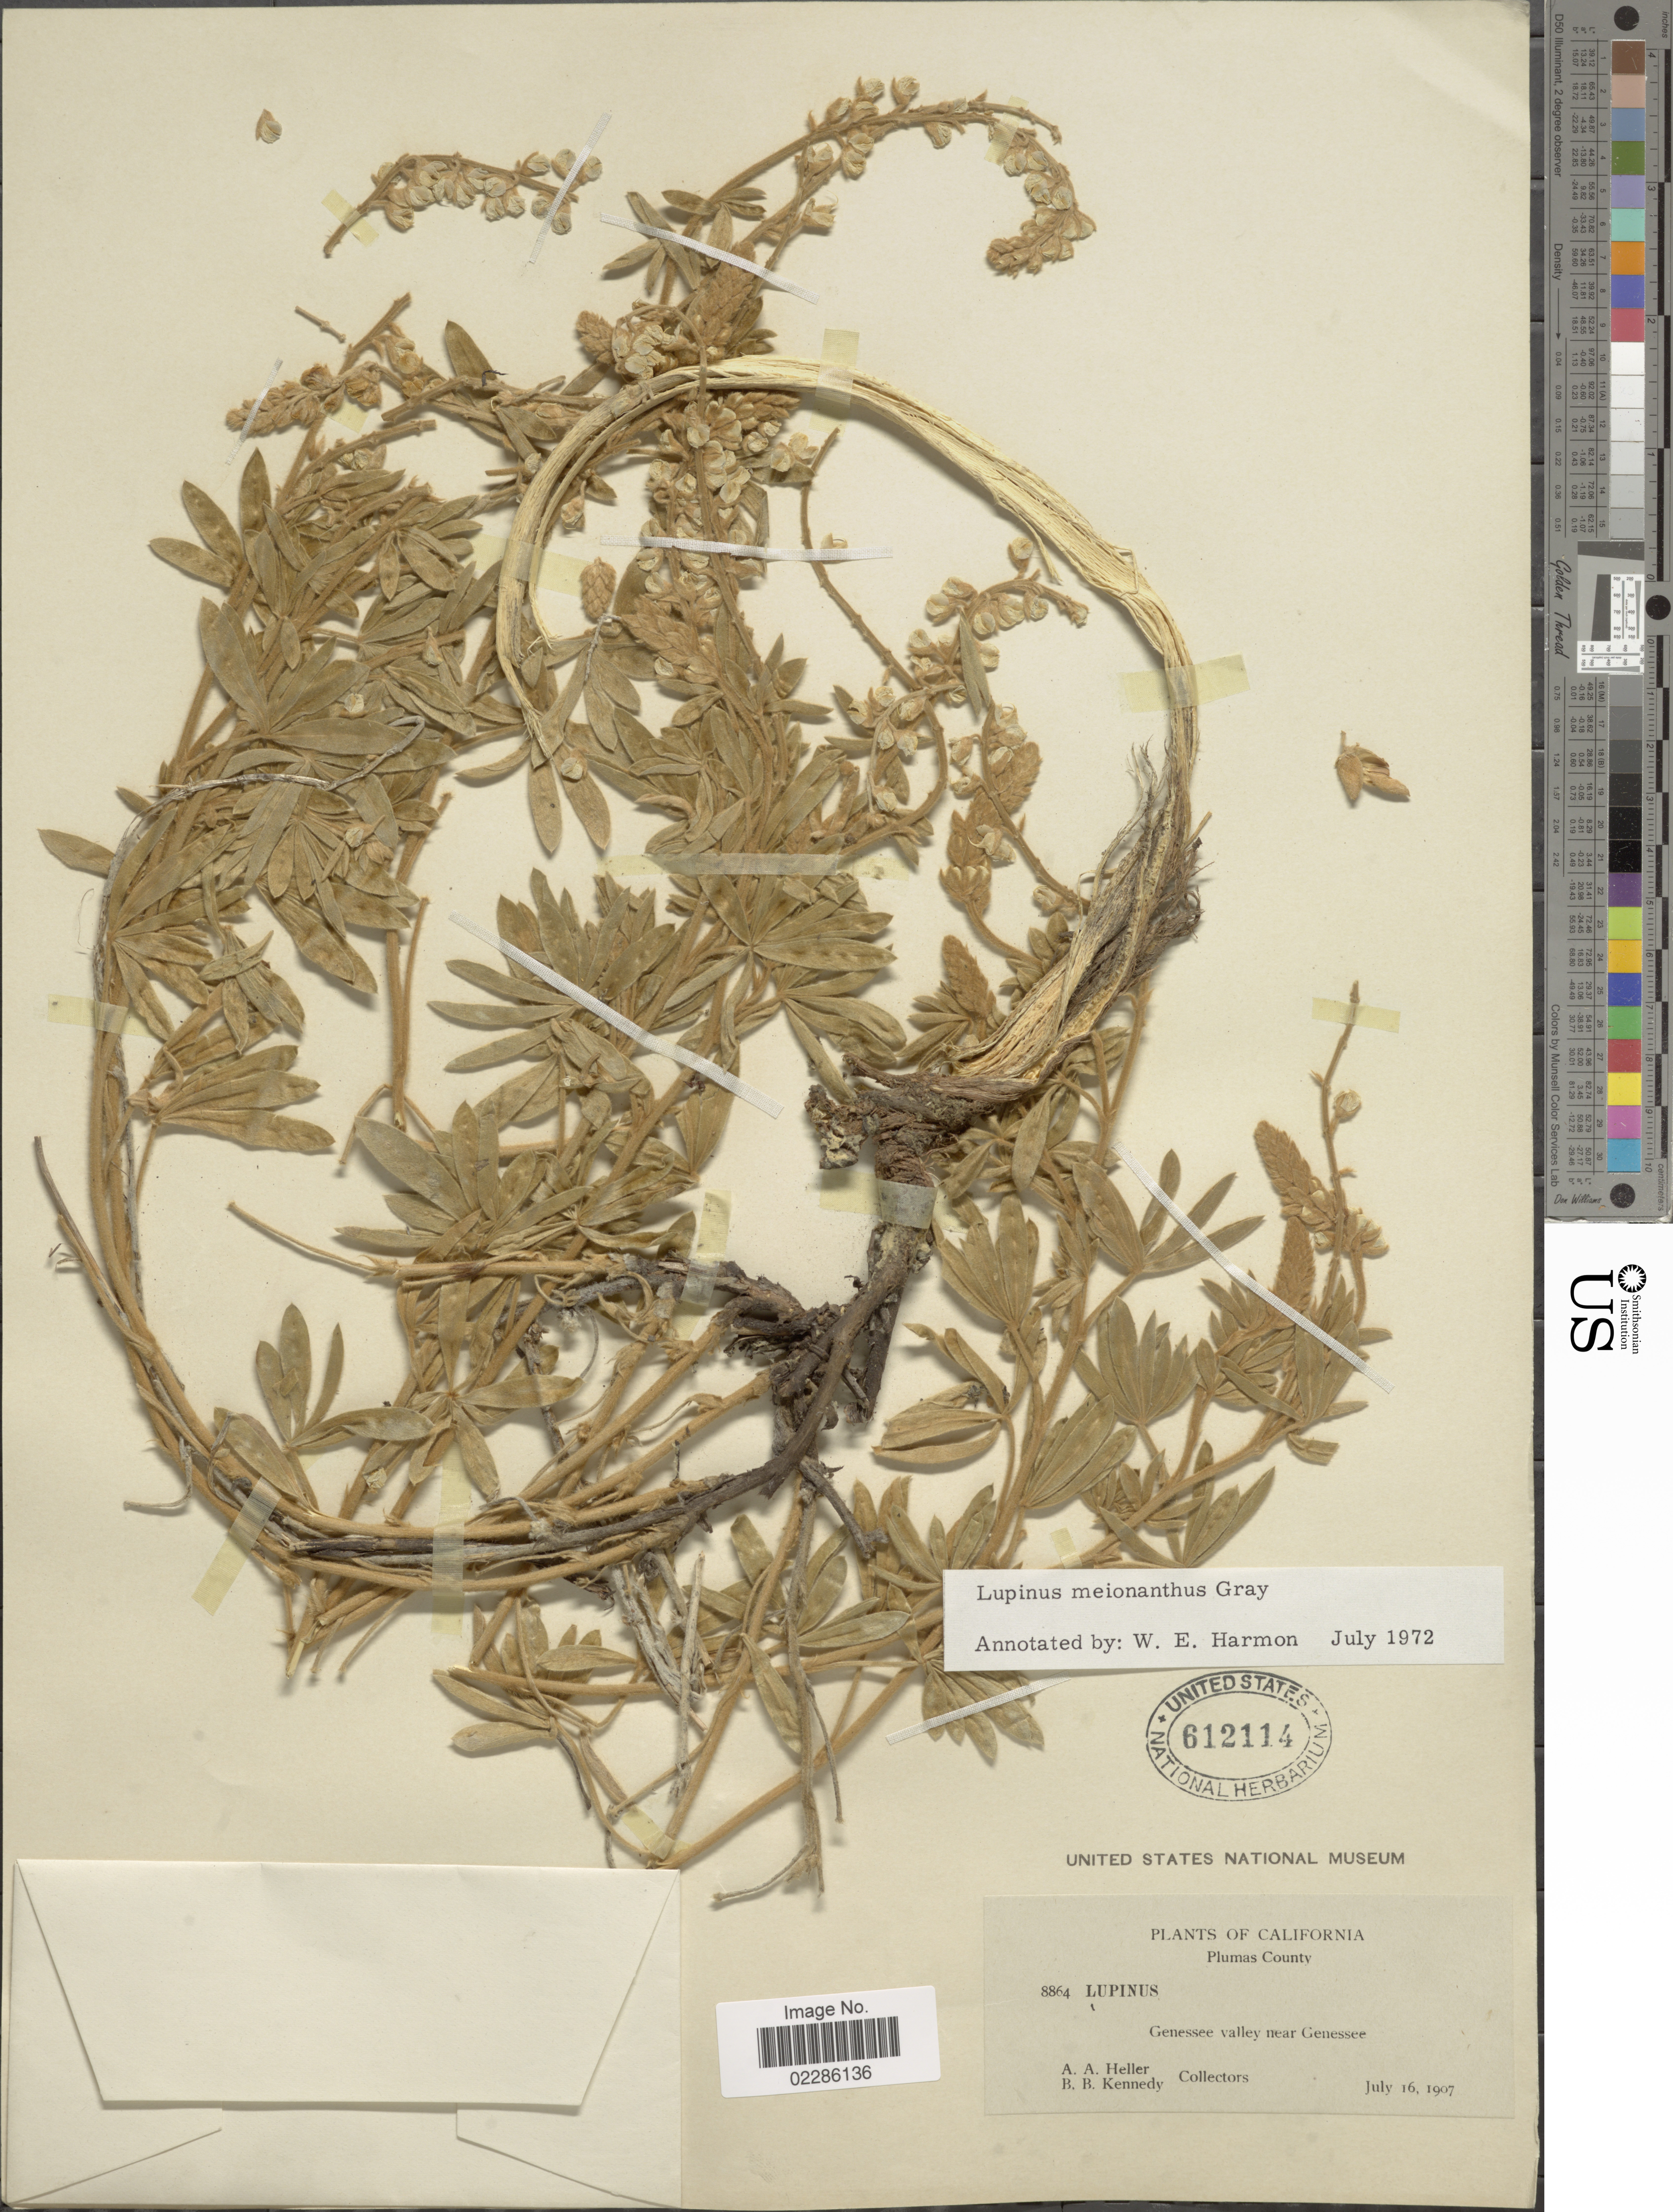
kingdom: Plantae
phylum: Tracheophyta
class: Magnoliopsida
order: Fabales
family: Fabaceae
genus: Lupinus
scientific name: Lupinus meionanthus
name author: A. Gray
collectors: A. A. Heller & B. Kennedy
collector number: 8864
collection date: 1907-07-16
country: United States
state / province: California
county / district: Plumas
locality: Plumas County, Genessee valley near Genessee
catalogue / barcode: US 612114